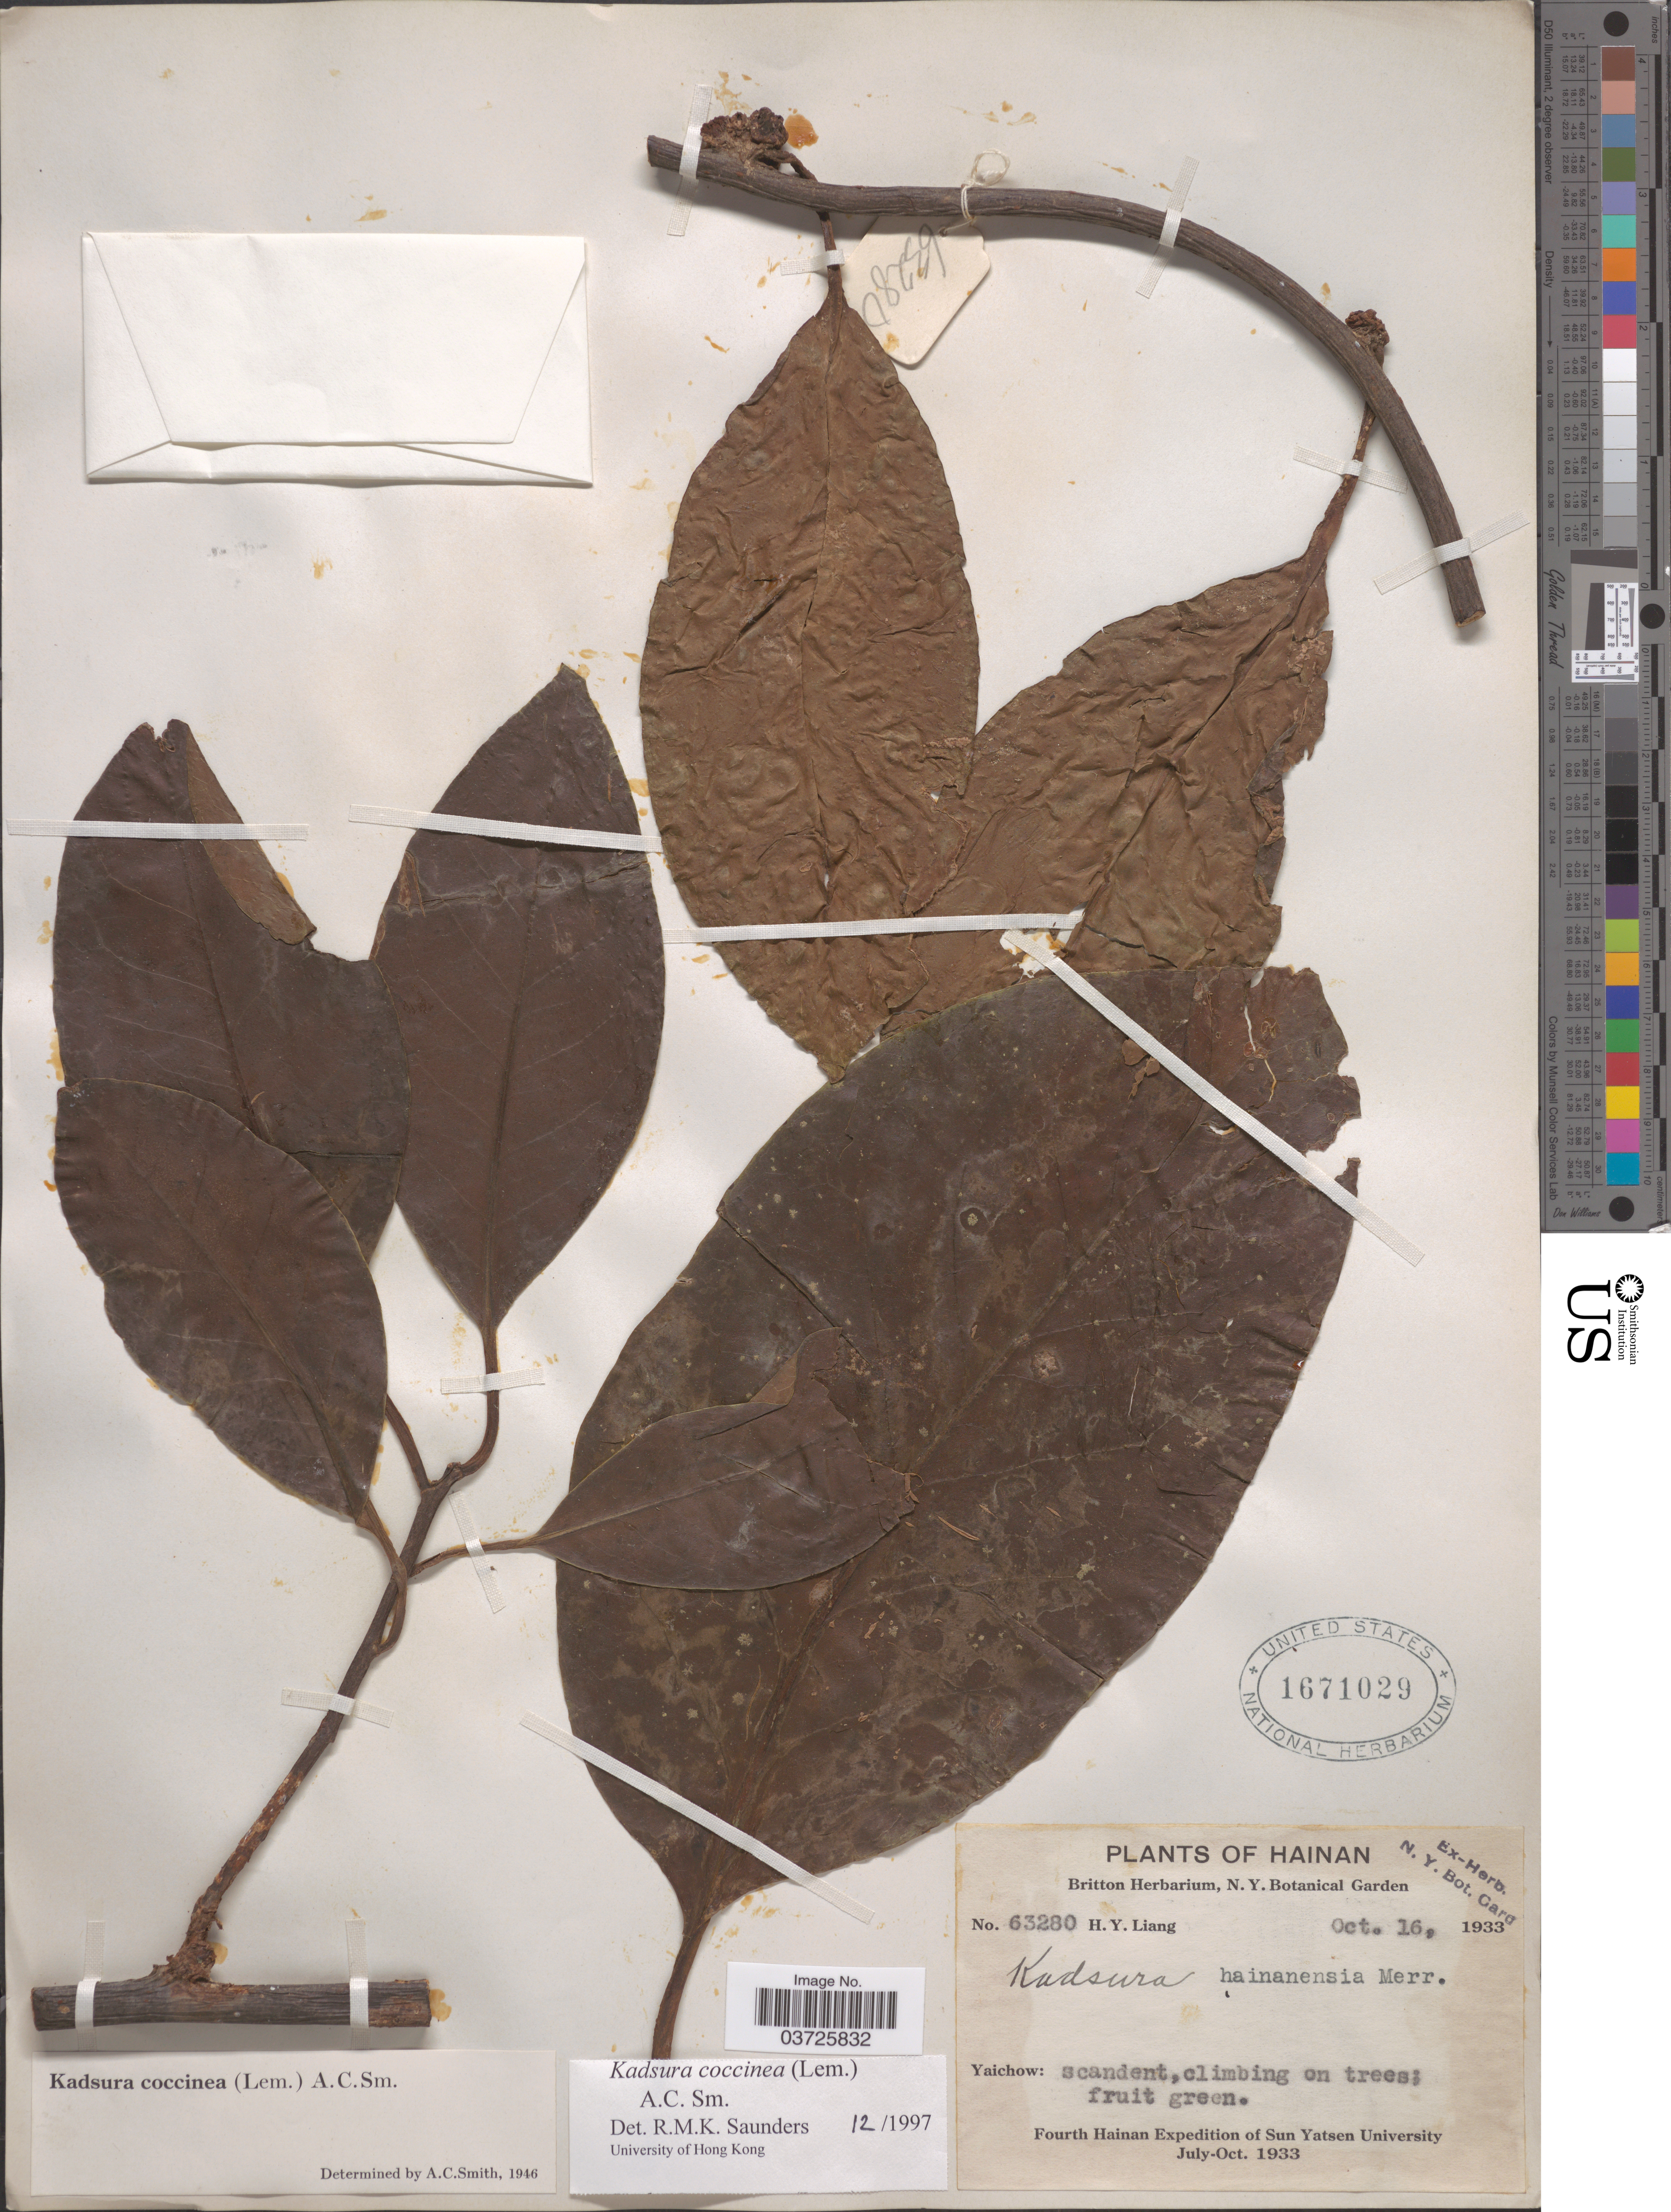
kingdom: Plantae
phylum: Tracheophyta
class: Magnoliopsida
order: Austrobaileyales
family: Schisandraceae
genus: Kadsura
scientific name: Kadsura coccinea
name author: (Lem.) A.C. Sm.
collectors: H. Y. Liang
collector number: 63280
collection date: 1933-10-16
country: China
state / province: Hainan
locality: Yaichow.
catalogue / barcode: US 1671029